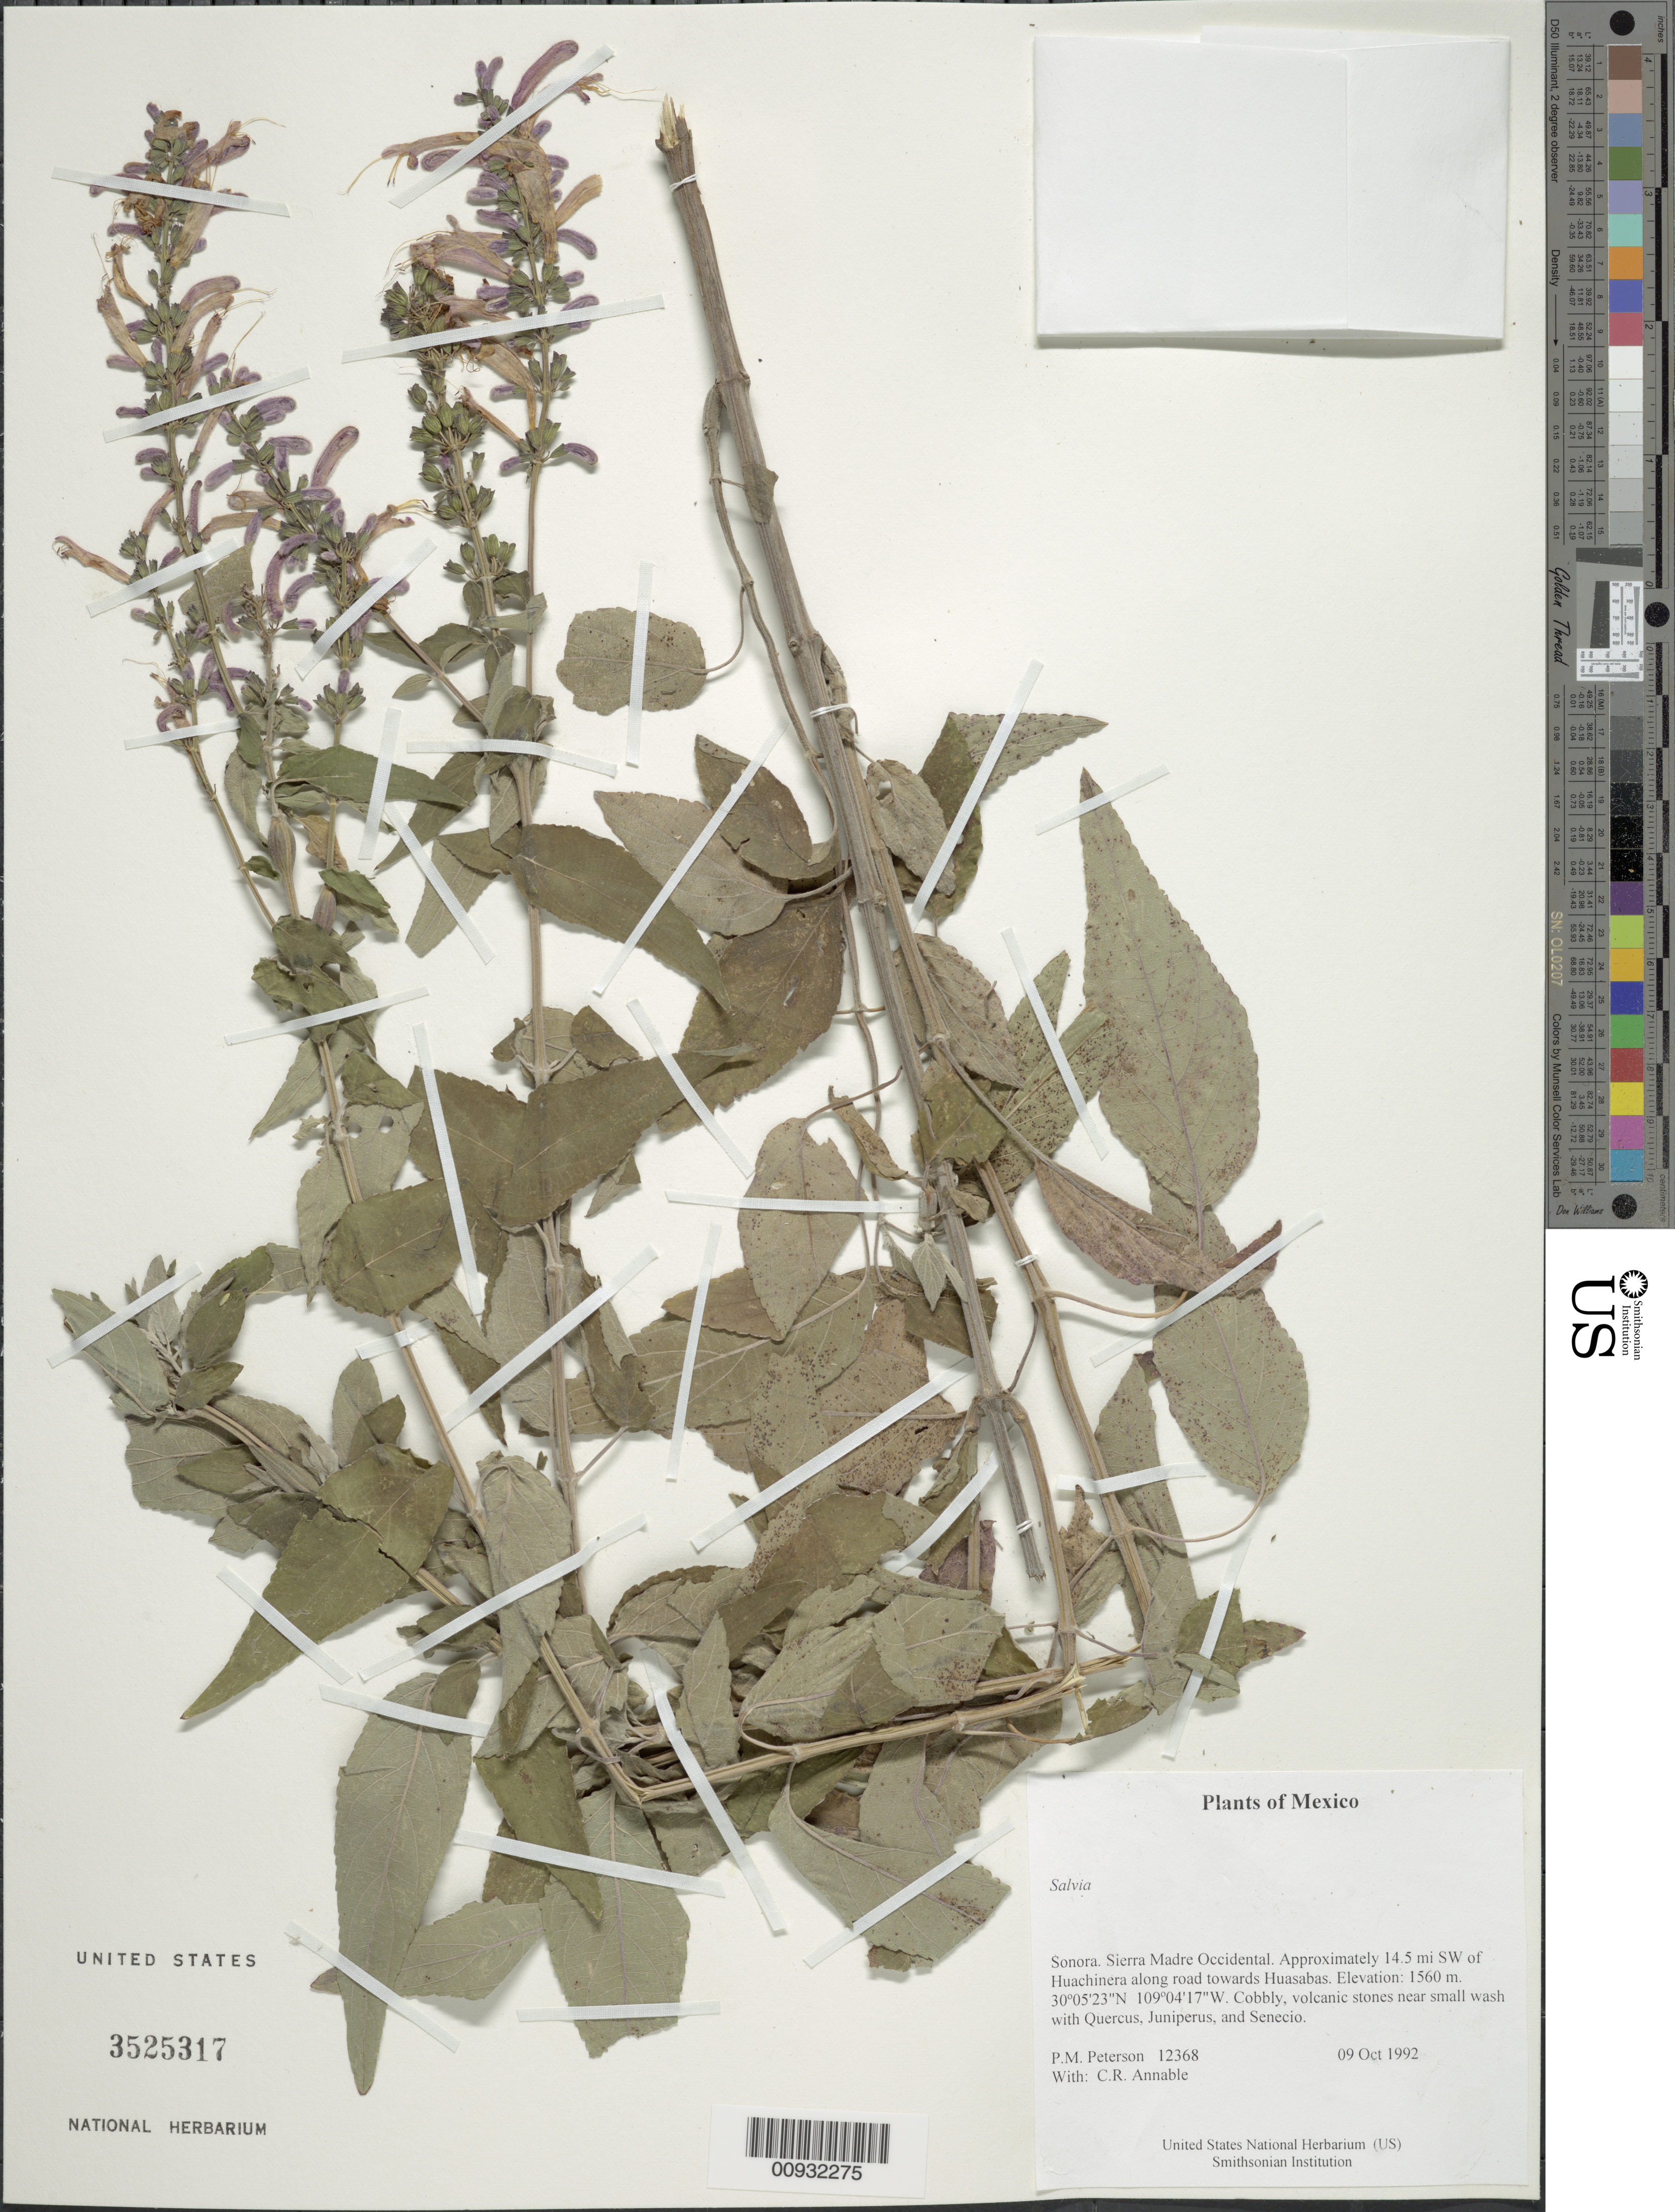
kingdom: Plantae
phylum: Tracheophyta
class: Magnoliopsida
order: Lamiales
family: Lamiaceae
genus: Salvia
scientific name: Salvia thormannii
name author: Urb.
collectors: P. M. Peterson & C. R. Annable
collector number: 12368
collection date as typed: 09 Oct 1992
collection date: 1992-10-09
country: Mexico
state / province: Sonora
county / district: Sierra Madre Occidental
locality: Approximately 14.5 mi SW of Huachinera along road towards Huasabas.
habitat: Cobbly, volcanic stones near small wash with Quercus, Juniperus, and Senecio.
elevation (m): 1560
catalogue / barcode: US 3525317